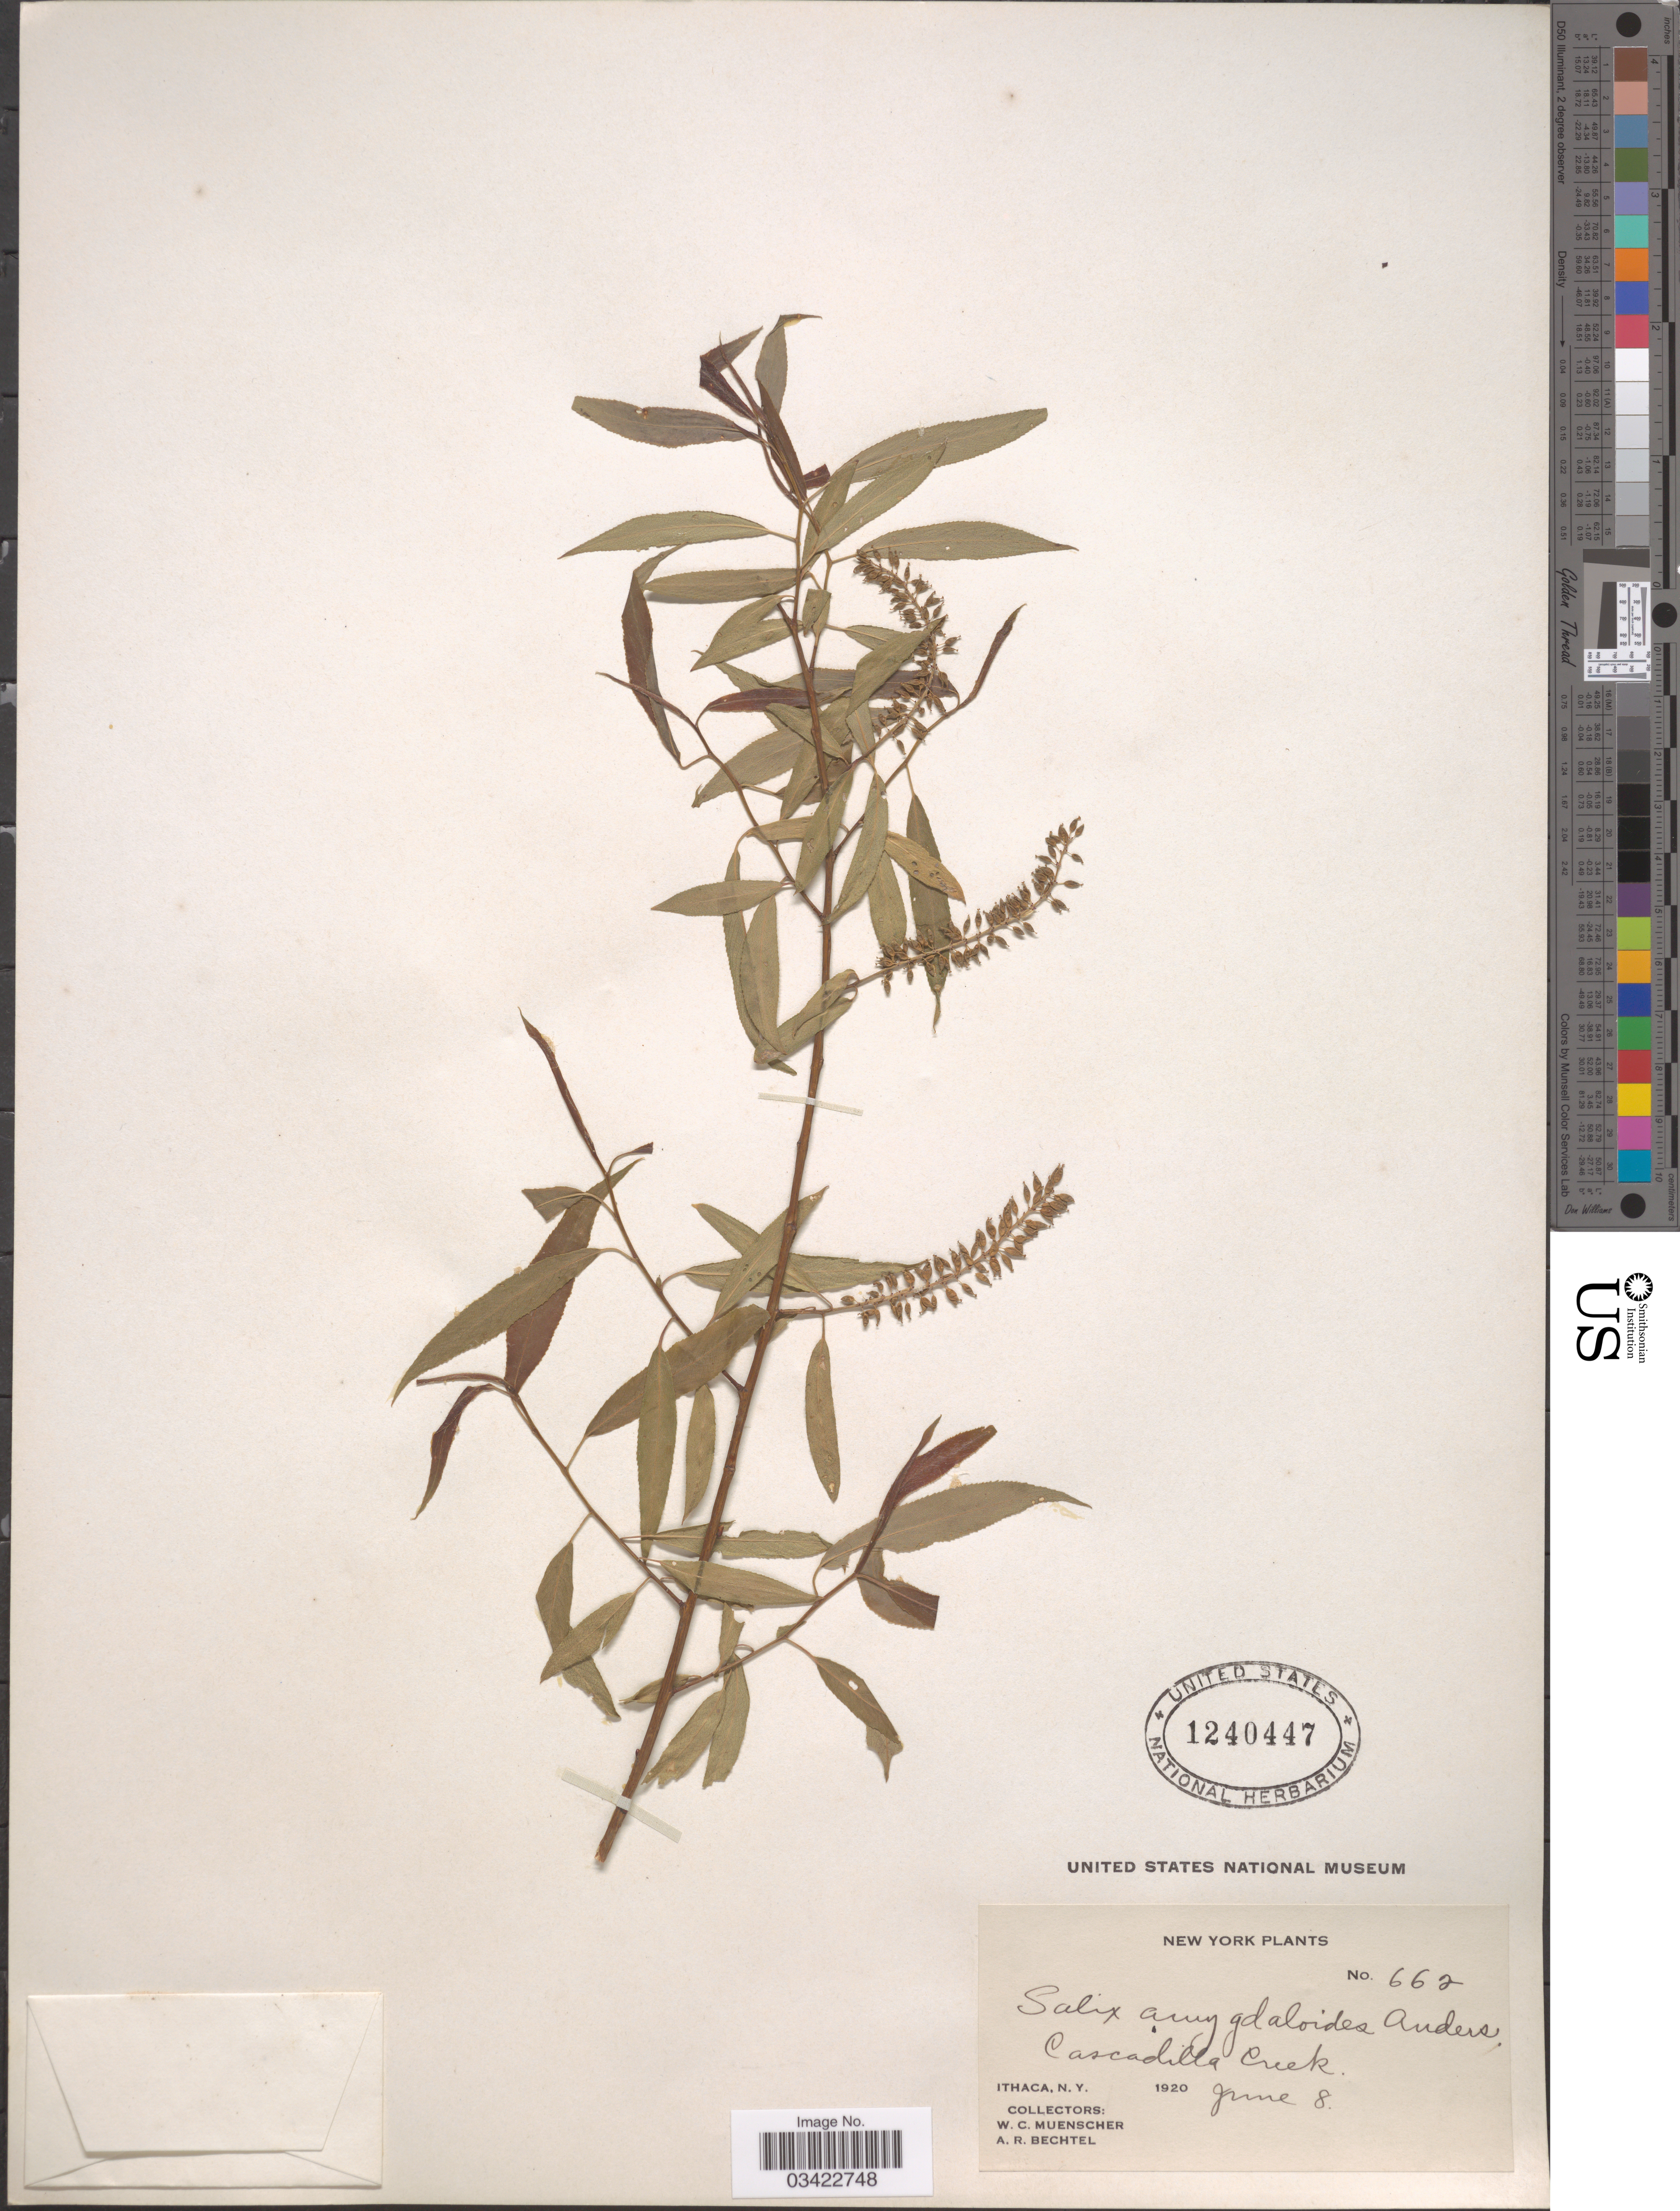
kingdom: Plantae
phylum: Tracheophyta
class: Magnoliopsida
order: Malpighiales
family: Salicaceae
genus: Salix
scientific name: Salix amygdaloides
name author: Andersson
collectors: W. Muenscher & A. Bechtel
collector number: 662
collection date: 1920-06-08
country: United States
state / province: New York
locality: Cascadilla Creek. Ithaca.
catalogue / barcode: US 1240447